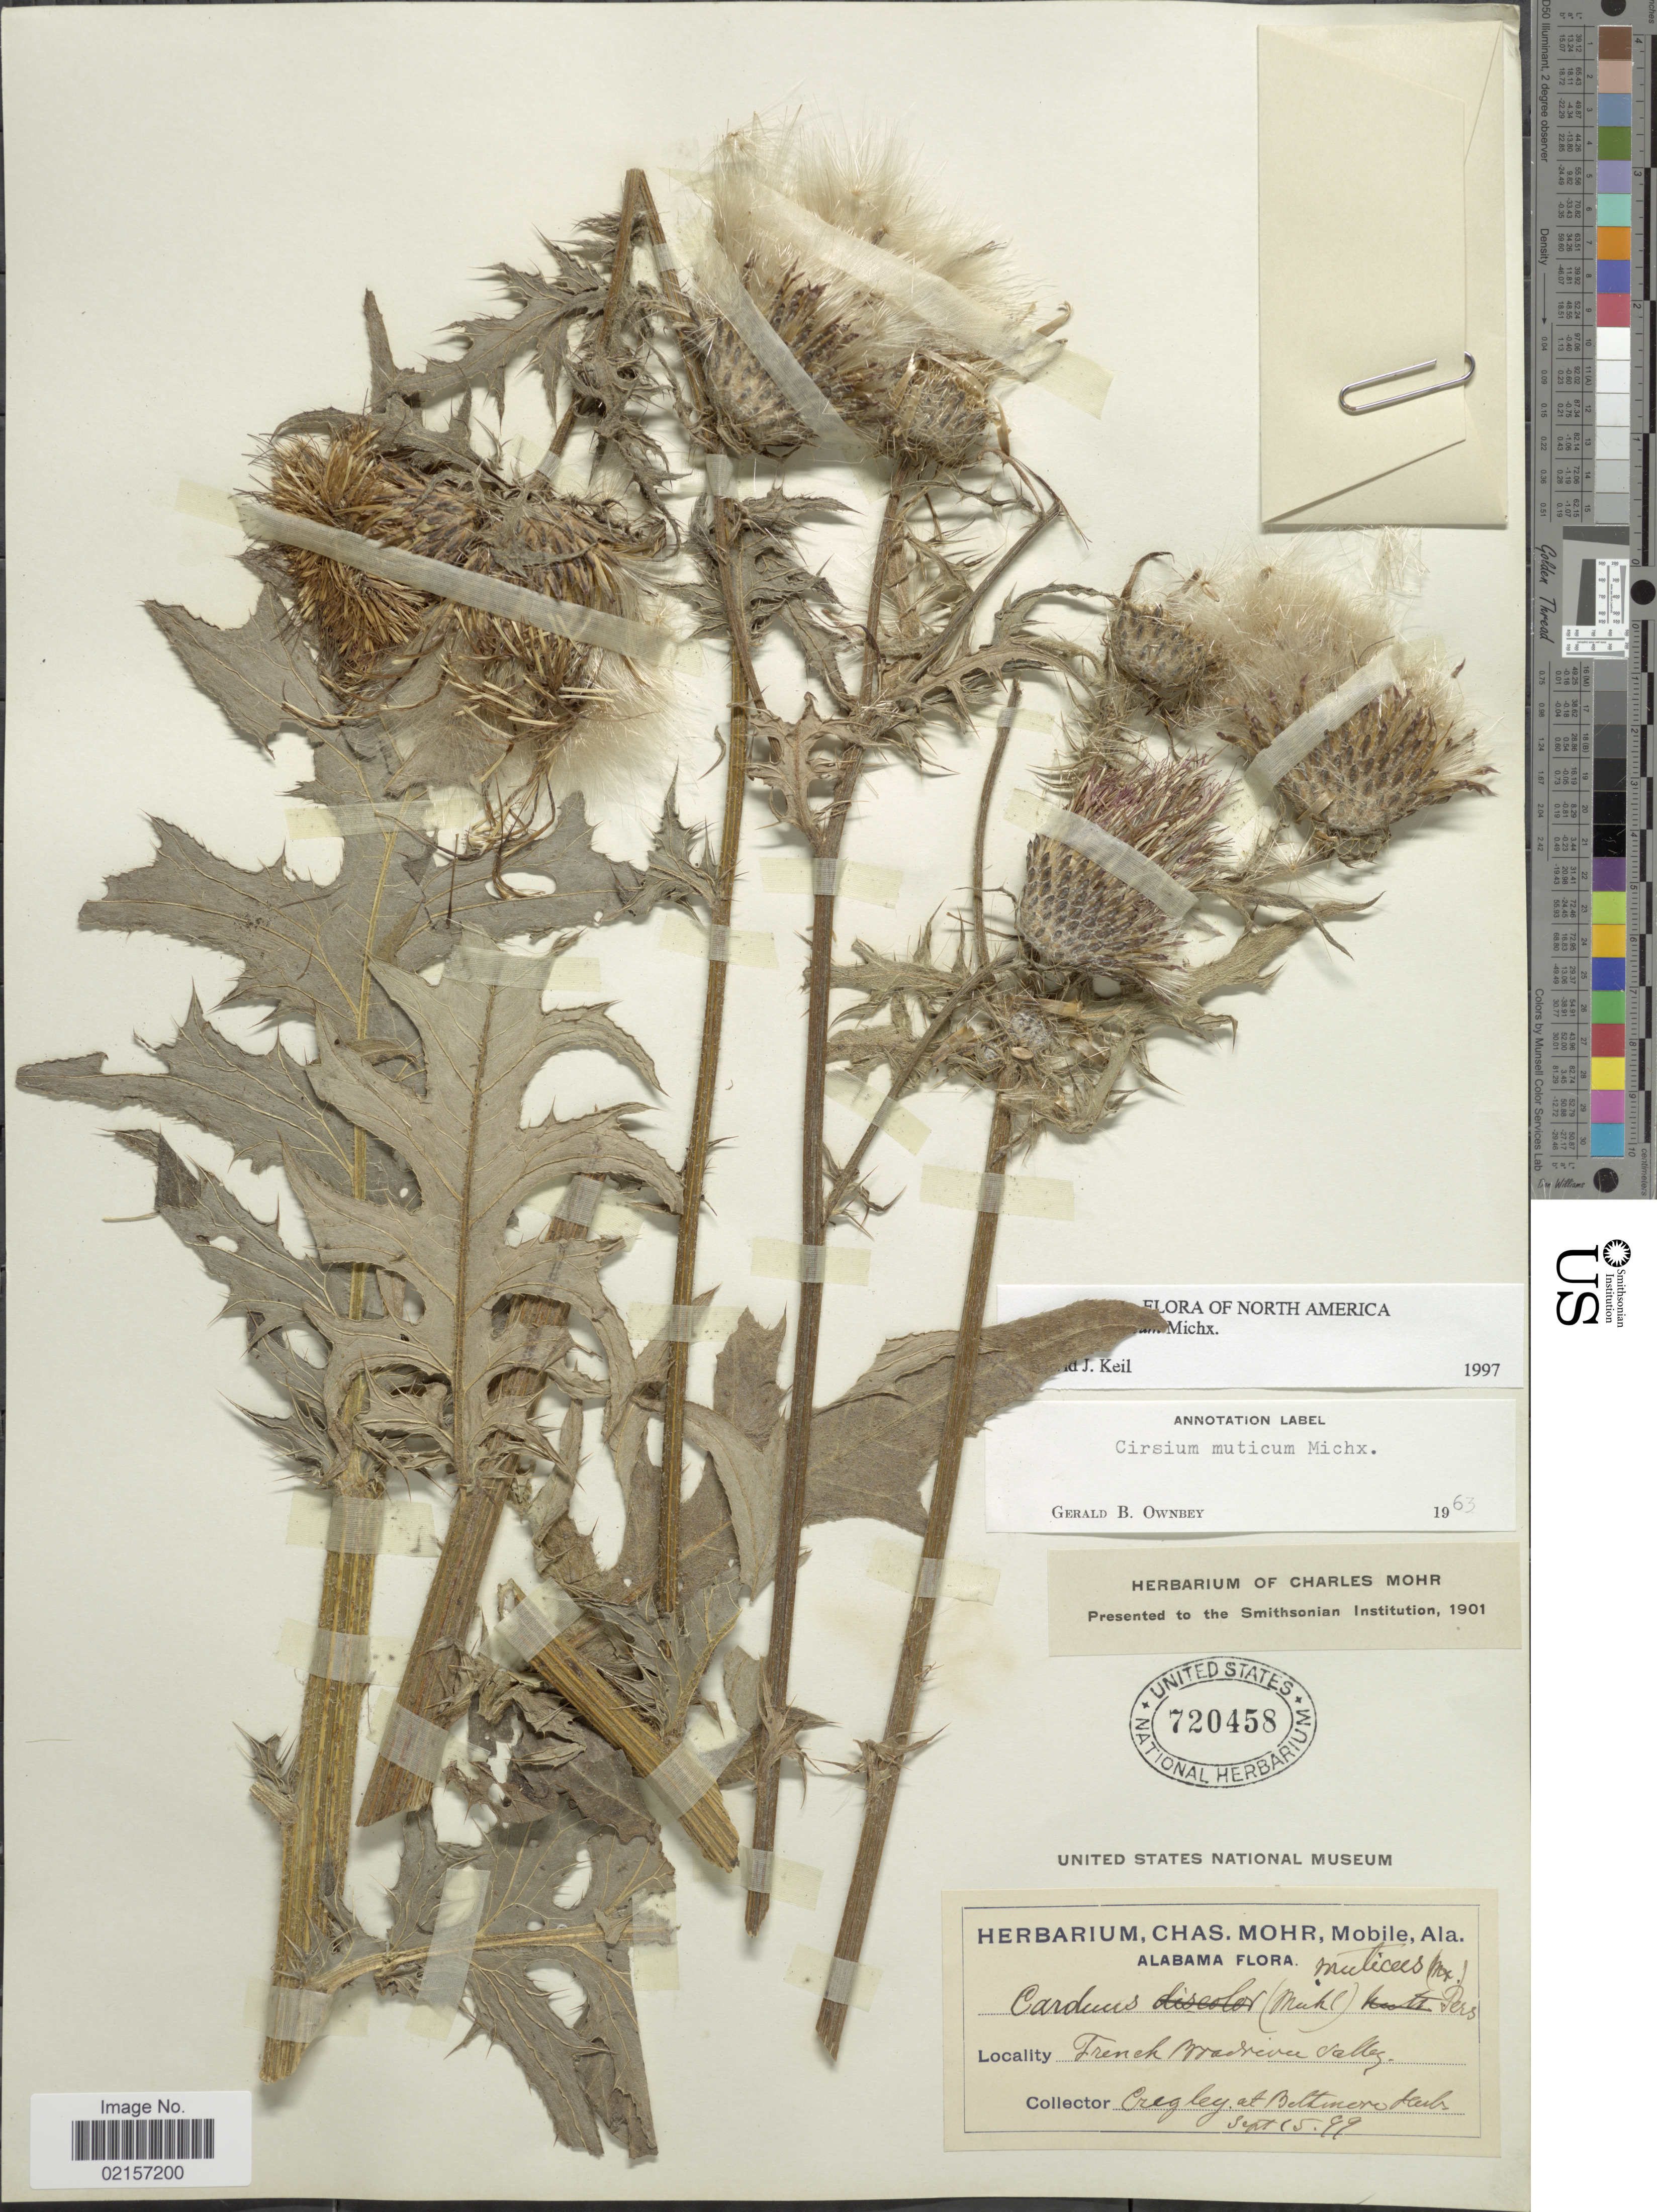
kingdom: Plantae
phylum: Tracheophyta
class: Magnoliopsida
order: Asterales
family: Asteraceae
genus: Cirsium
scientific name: Cirsium muticum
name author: Michx.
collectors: Cregley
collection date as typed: Transcribed d/m/y: 15/9/99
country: United States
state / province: Alabama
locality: French Madison Valley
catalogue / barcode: US 720458